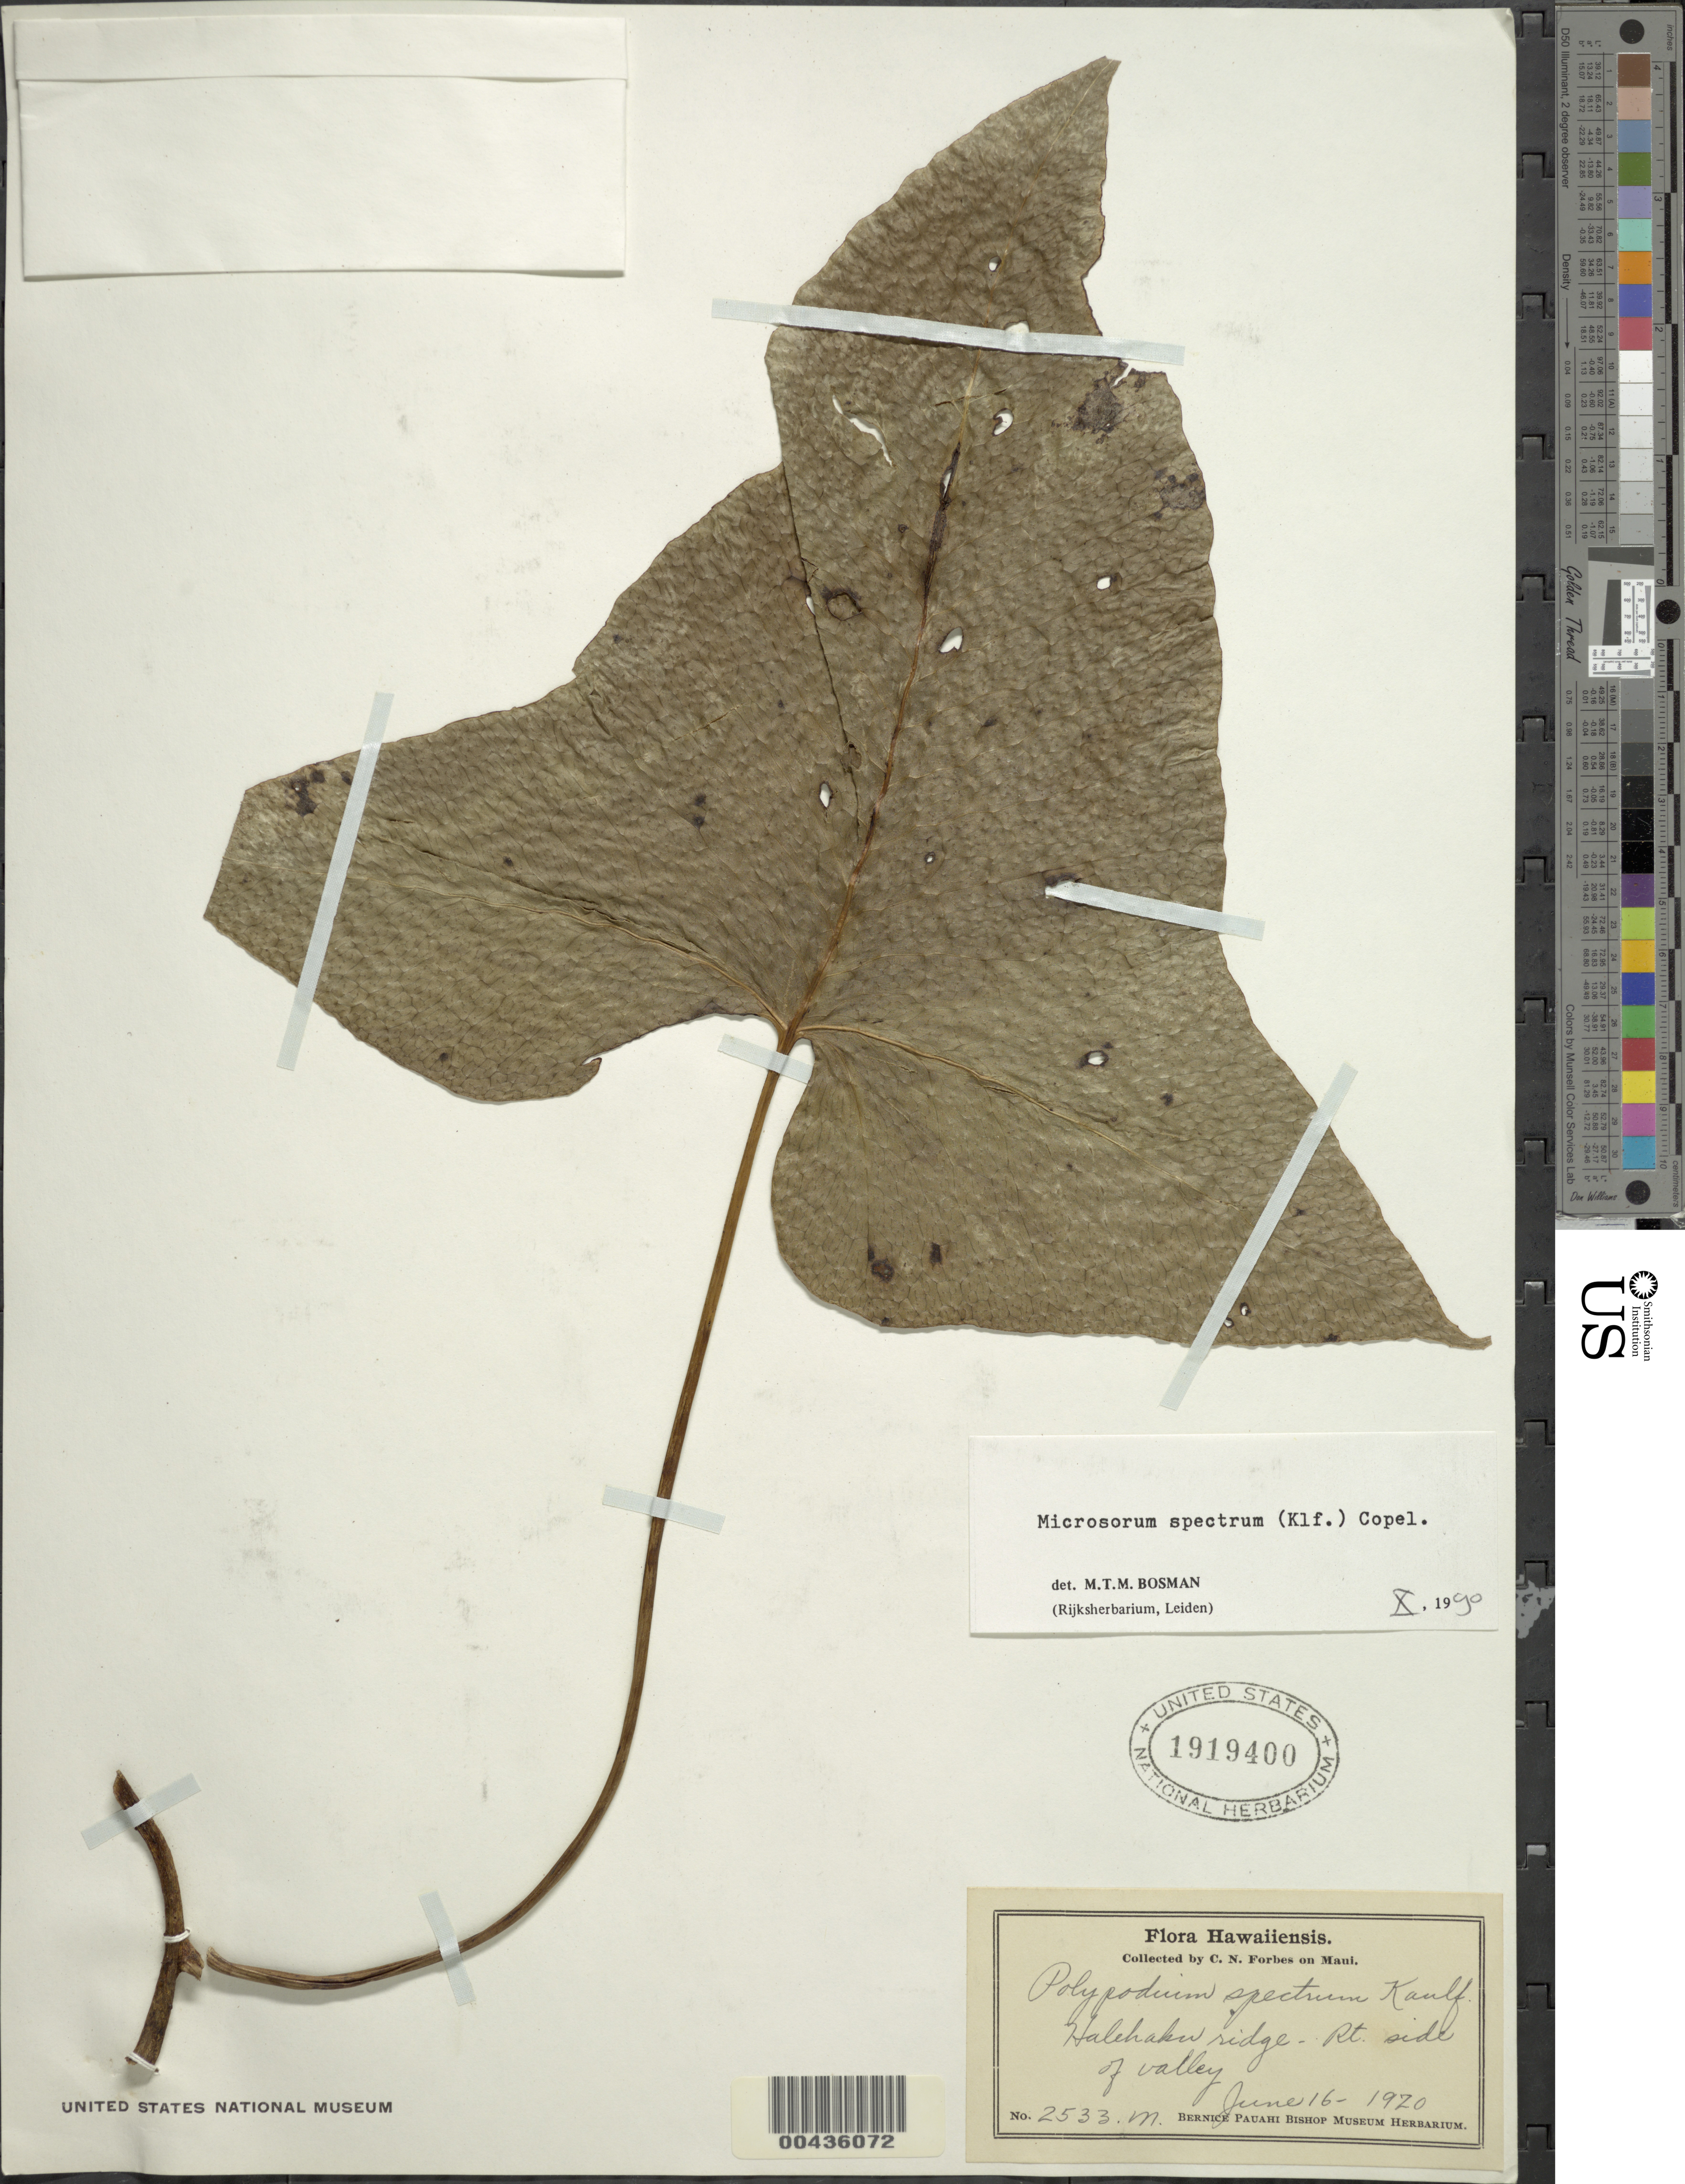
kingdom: Plantae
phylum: Tracheophyta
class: Polypodiopsida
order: Polypodiales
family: Polypodiaceae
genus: Microsorum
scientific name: Microsorum spectrum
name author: (Kaulf.) Copel.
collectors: C. N. Forbes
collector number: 2533.M.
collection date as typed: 16 Jun 1920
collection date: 1920-06-16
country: United States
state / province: Hawaii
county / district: Maui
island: Maui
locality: Halehaku ridge-Rt. side of valley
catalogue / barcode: US 1919400